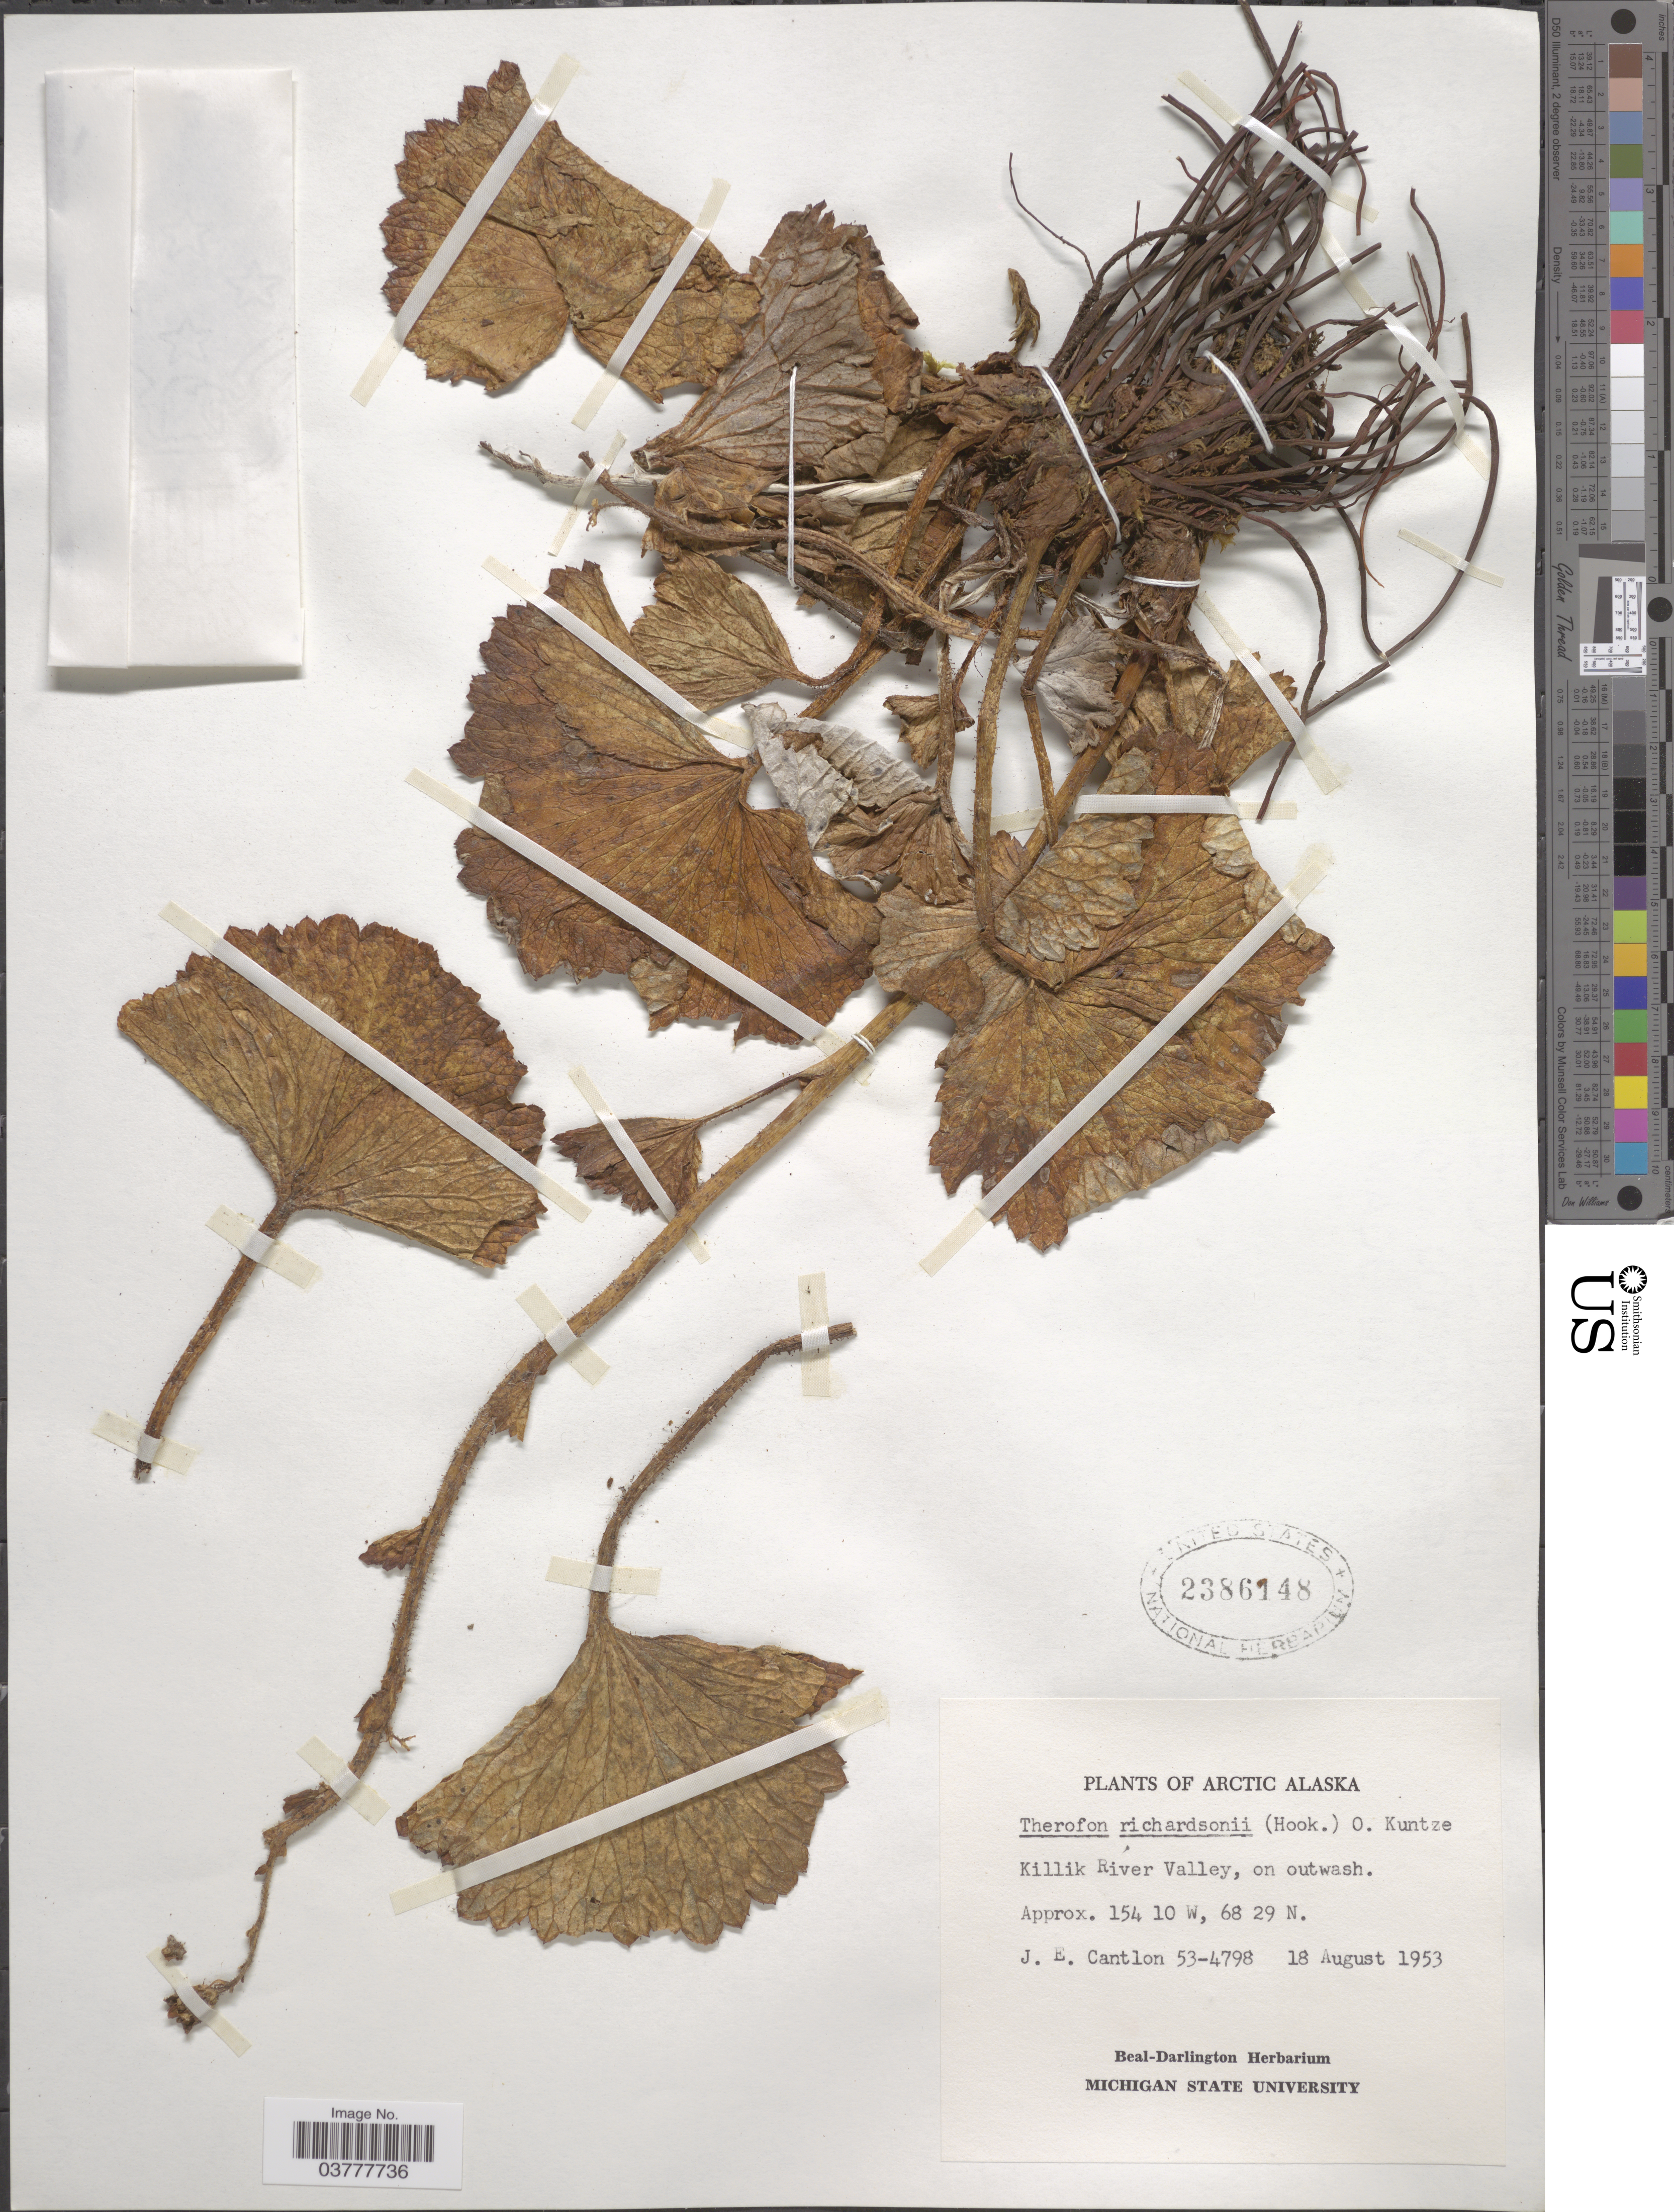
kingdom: Plantae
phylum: Tracheophyta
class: Magnoliopsida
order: Saxifragales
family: Saxifragaceae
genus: Boykinia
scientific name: Boykinia richardsonii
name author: (Hook.) A. Gray ex B.D. Jacks.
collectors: J. Cantlon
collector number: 53-4798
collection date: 1953-08-18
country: United States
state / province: Alaska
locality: Arctic Alaska. Killik River Valley, on outwash.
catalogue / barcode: US 2386148